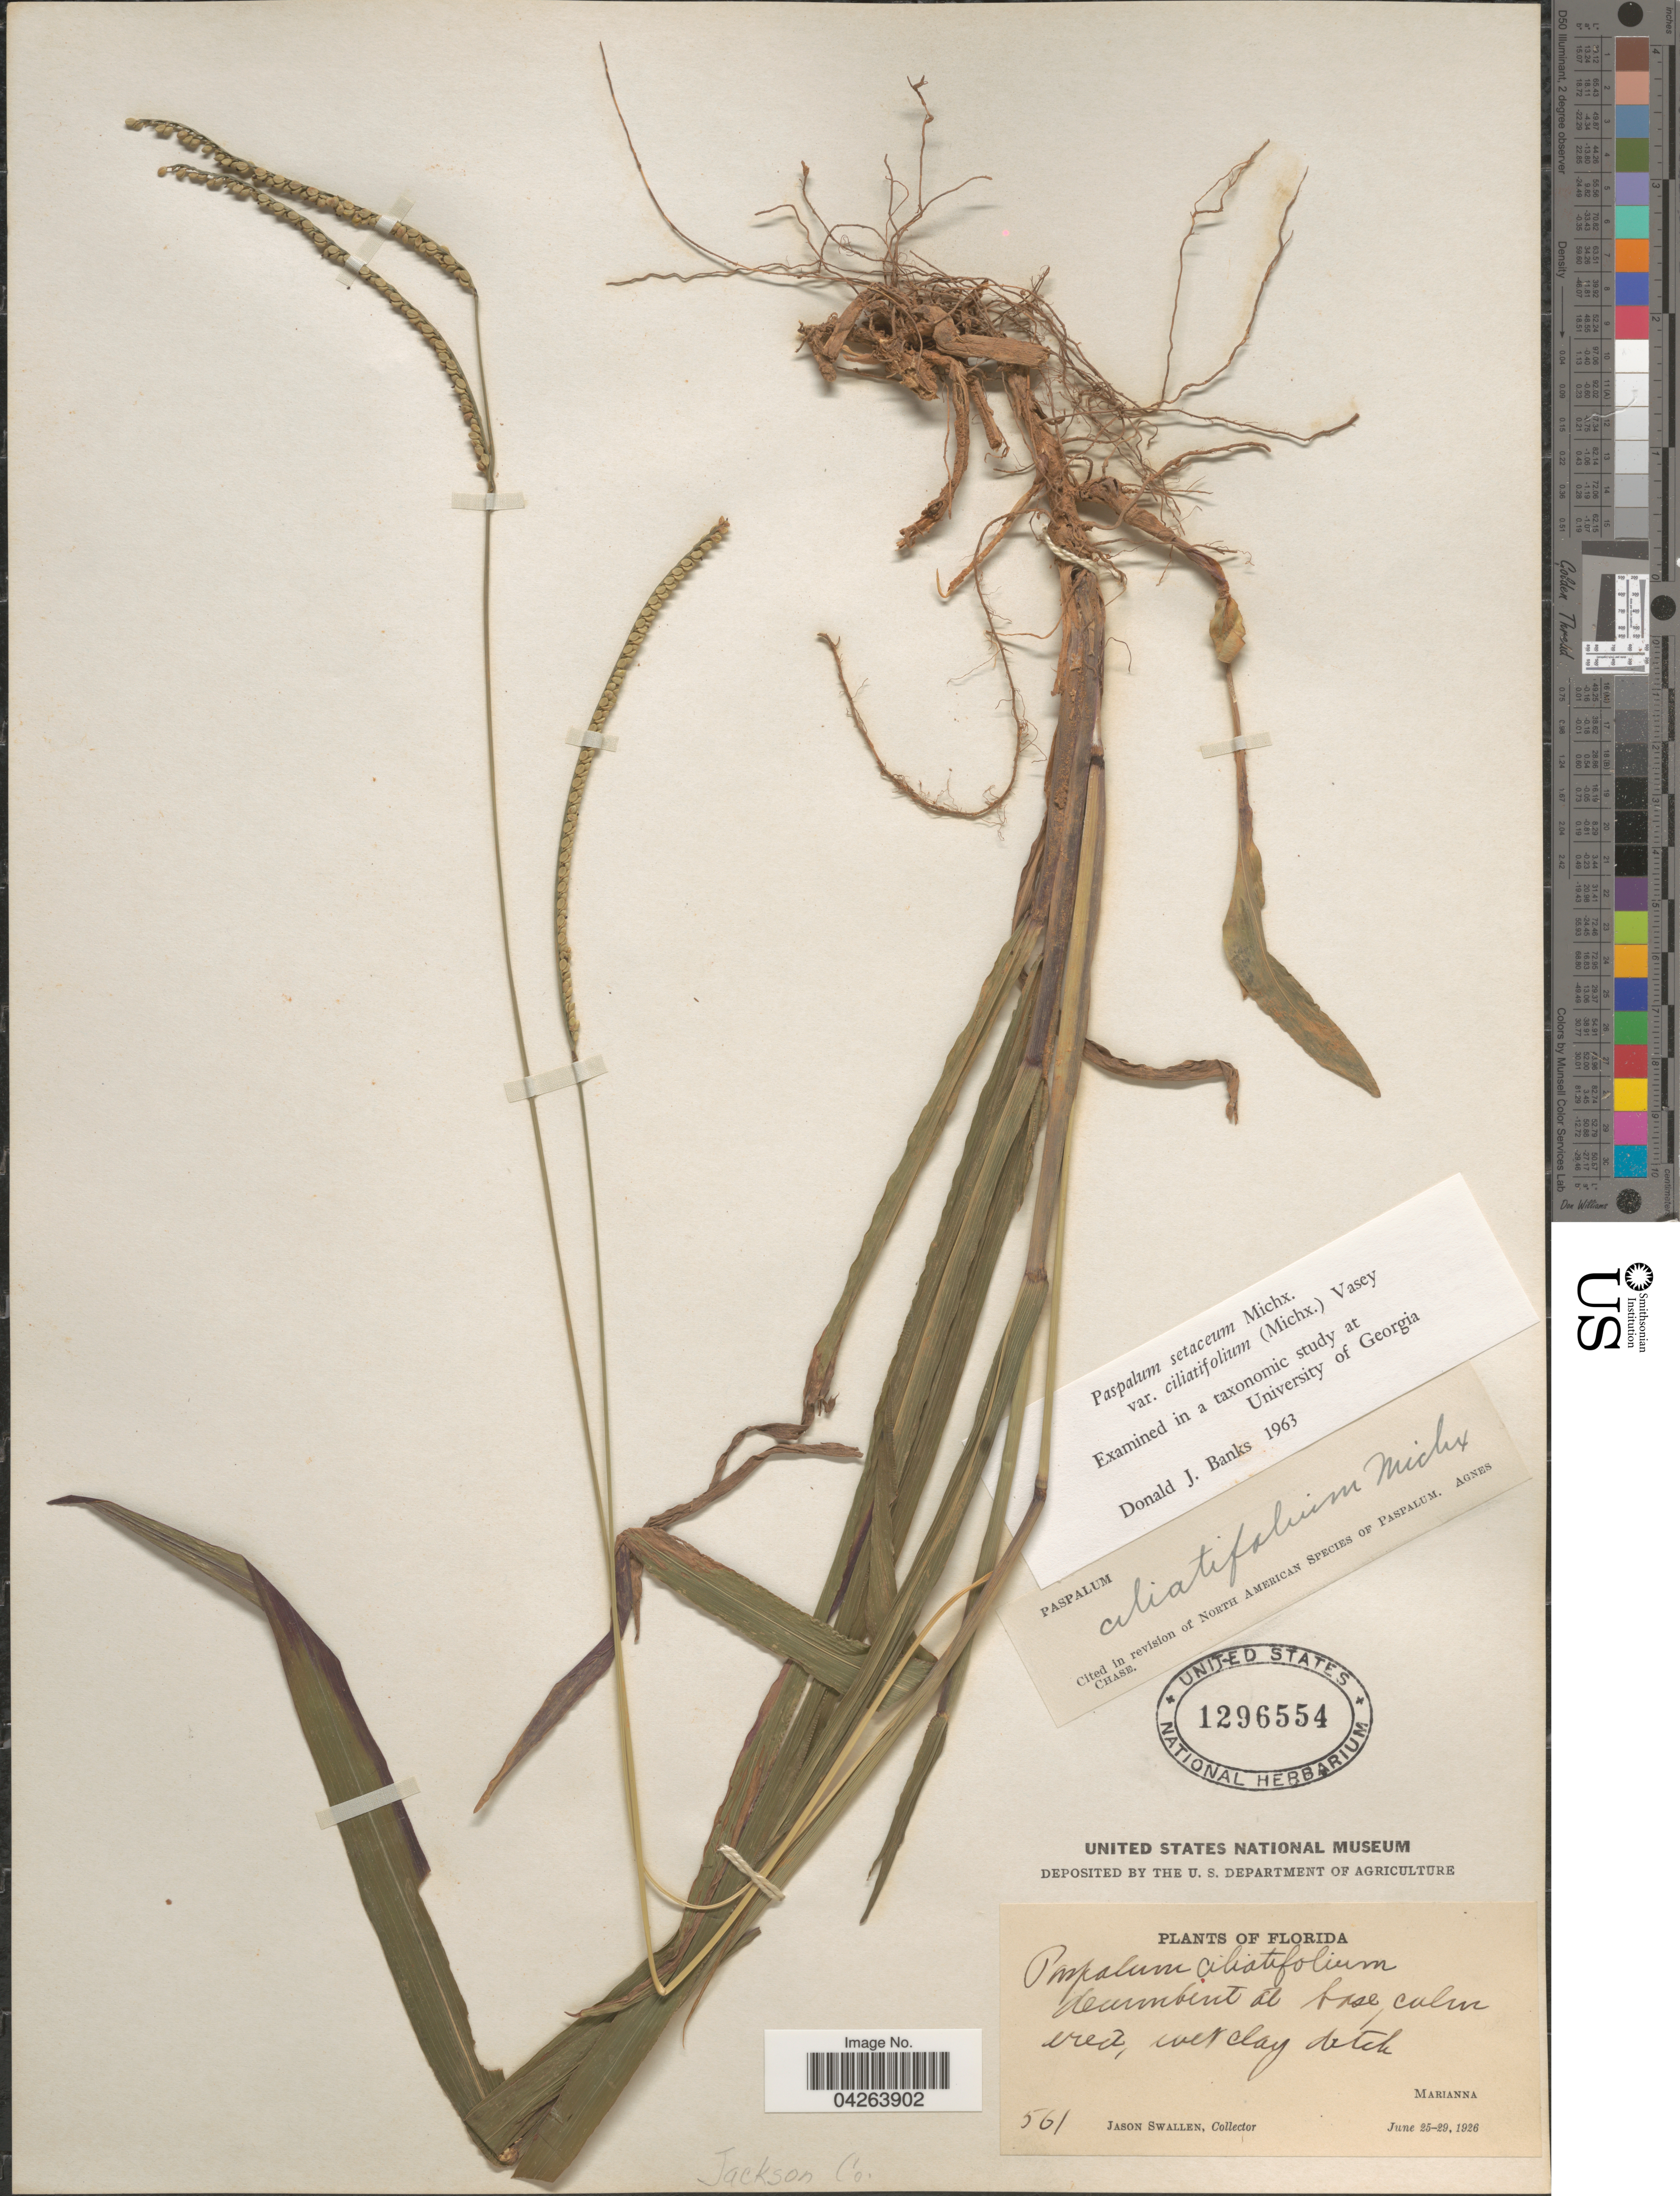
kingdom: Plantae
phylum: Tracheophyta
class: Liliopsida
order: Poales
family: Poaceae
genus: Paspalum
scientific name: Paspalum setaceum var. ciliatifolium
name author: (Michx.) Vasey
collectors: J. R. Swallen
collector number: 561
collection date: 1926-06-25/1926-06-29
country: United States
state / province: Florida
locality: Marianna. Jackson Co.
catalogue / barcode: US 1296554